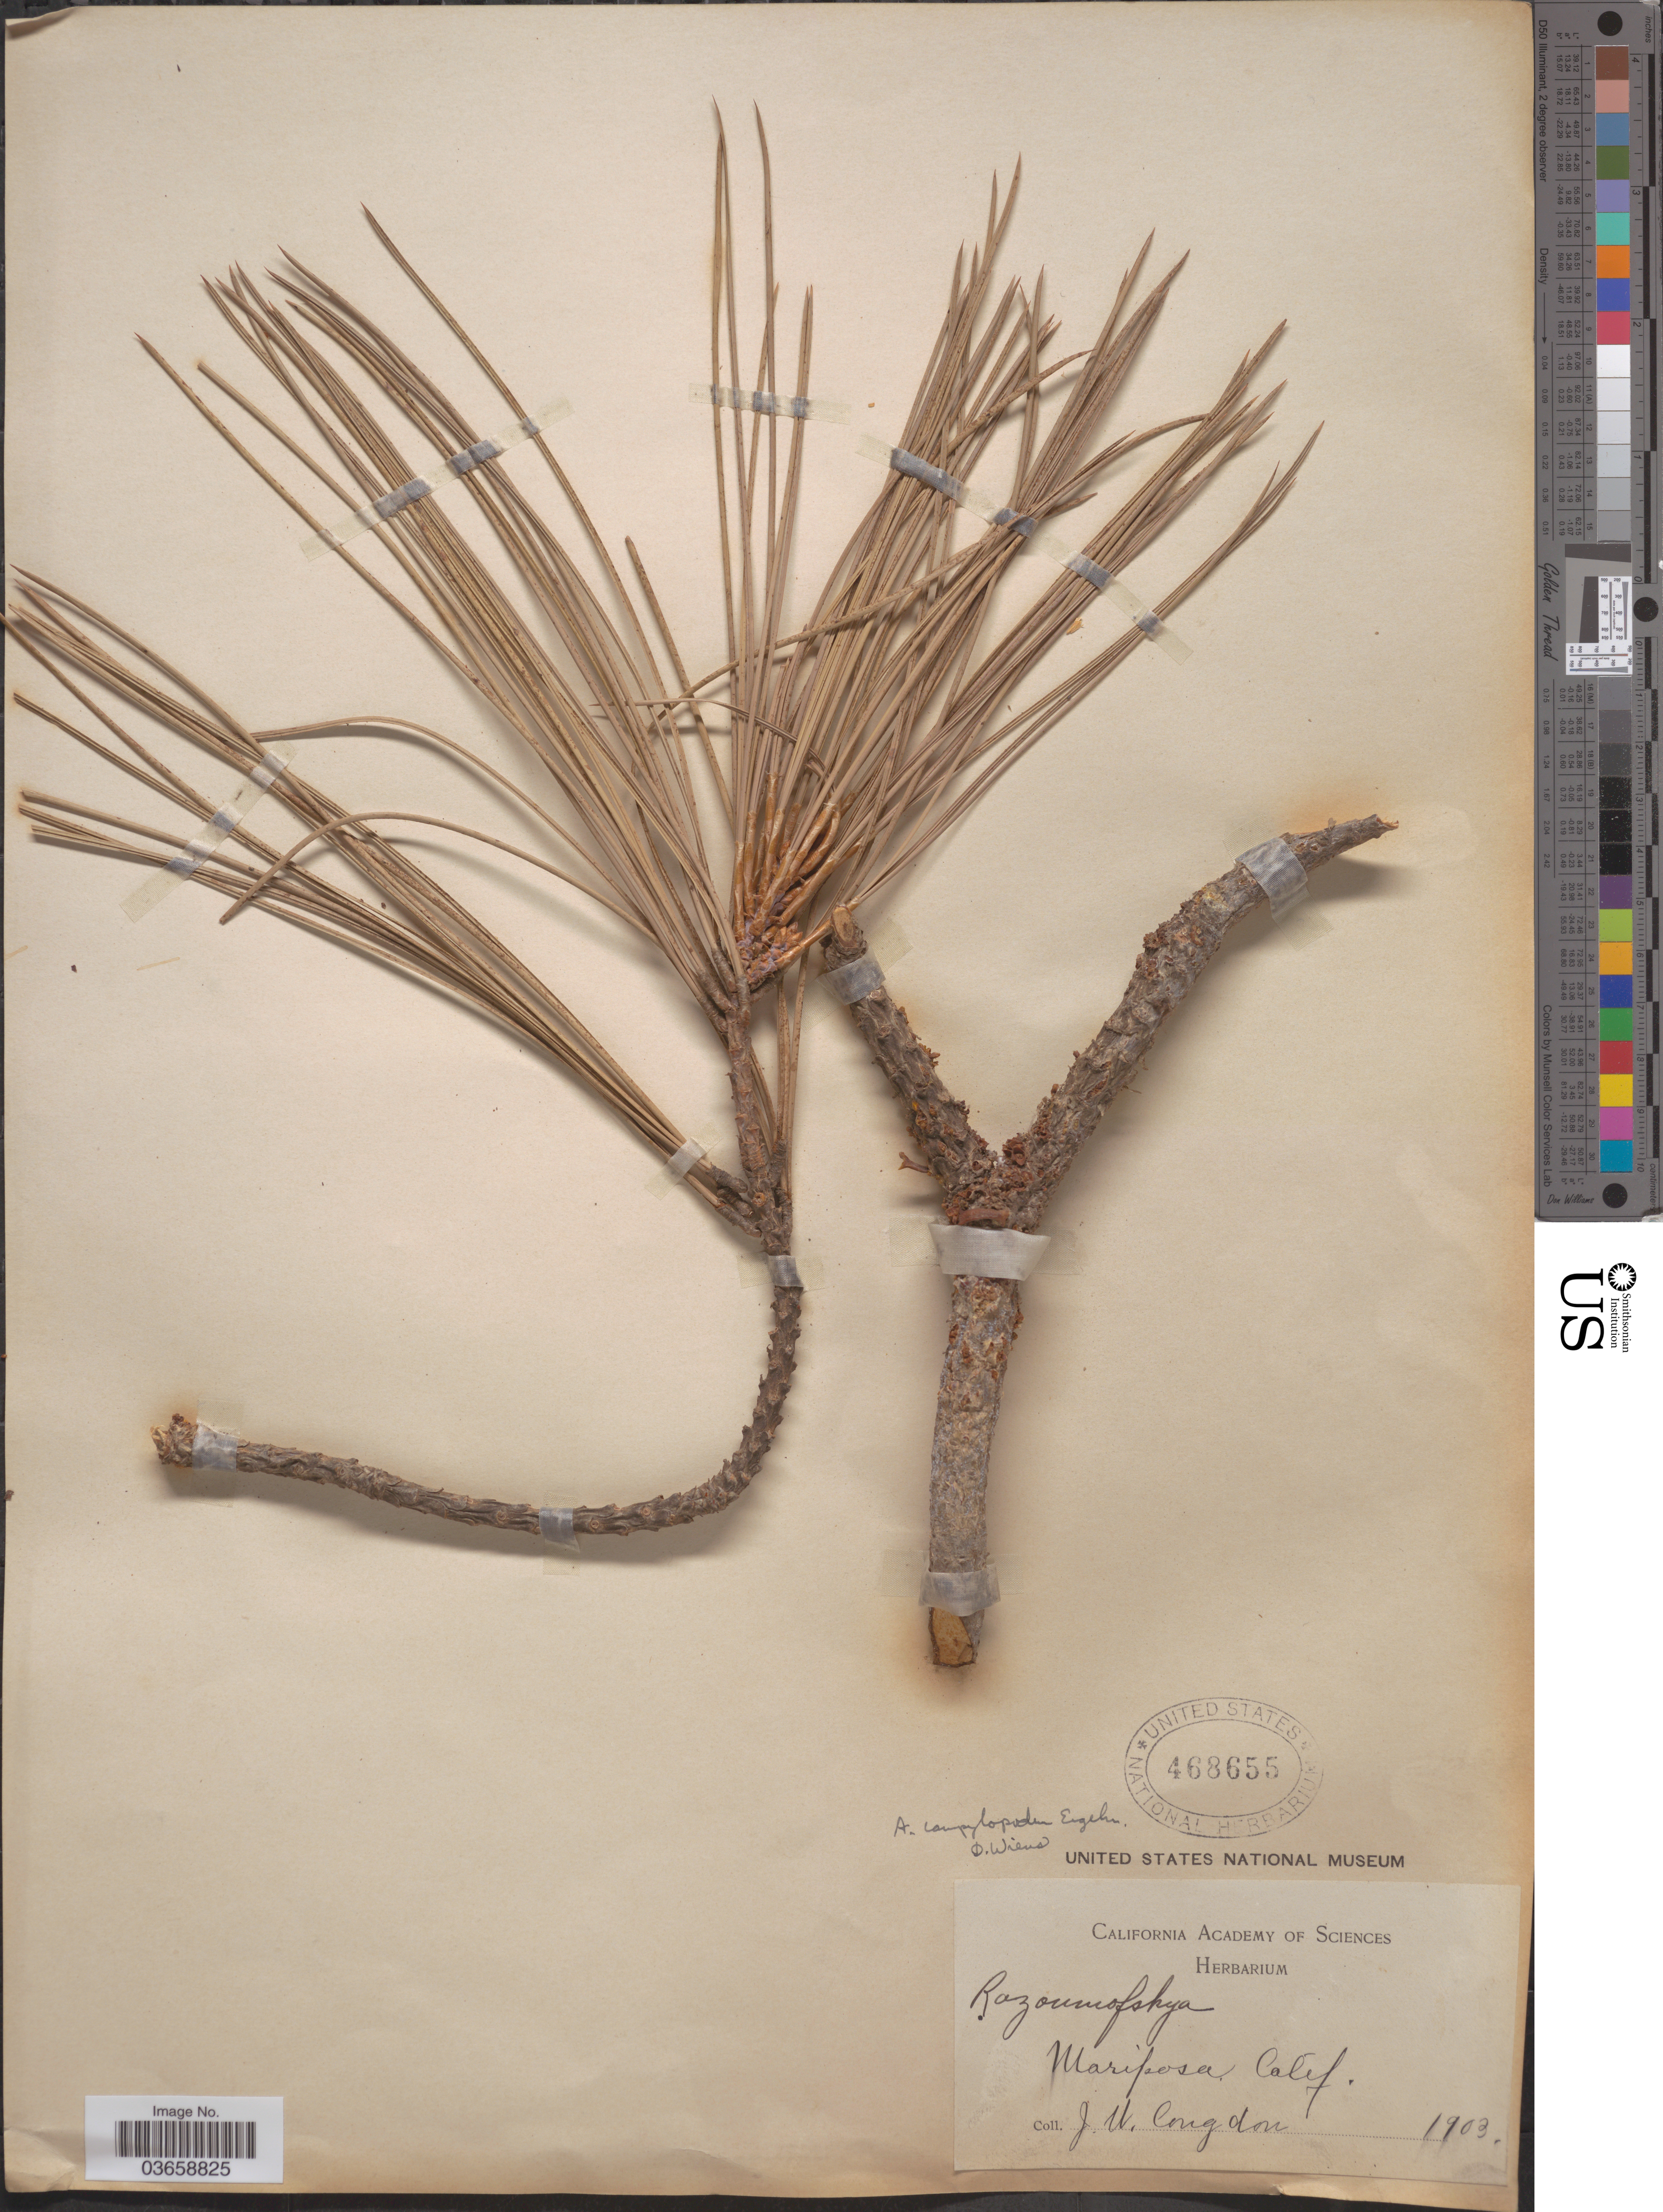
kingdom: Plantae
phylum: Tracheophyta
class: Magnoliopsida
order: Santalales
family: Viscaceae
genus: Arceuthobium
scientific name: Arceuthobium campylopodum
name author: Engelm.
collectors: J. W. Congdon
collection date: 1903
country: United States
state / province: California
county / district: Mariposa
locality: Mariposa.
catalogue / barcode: US 468655